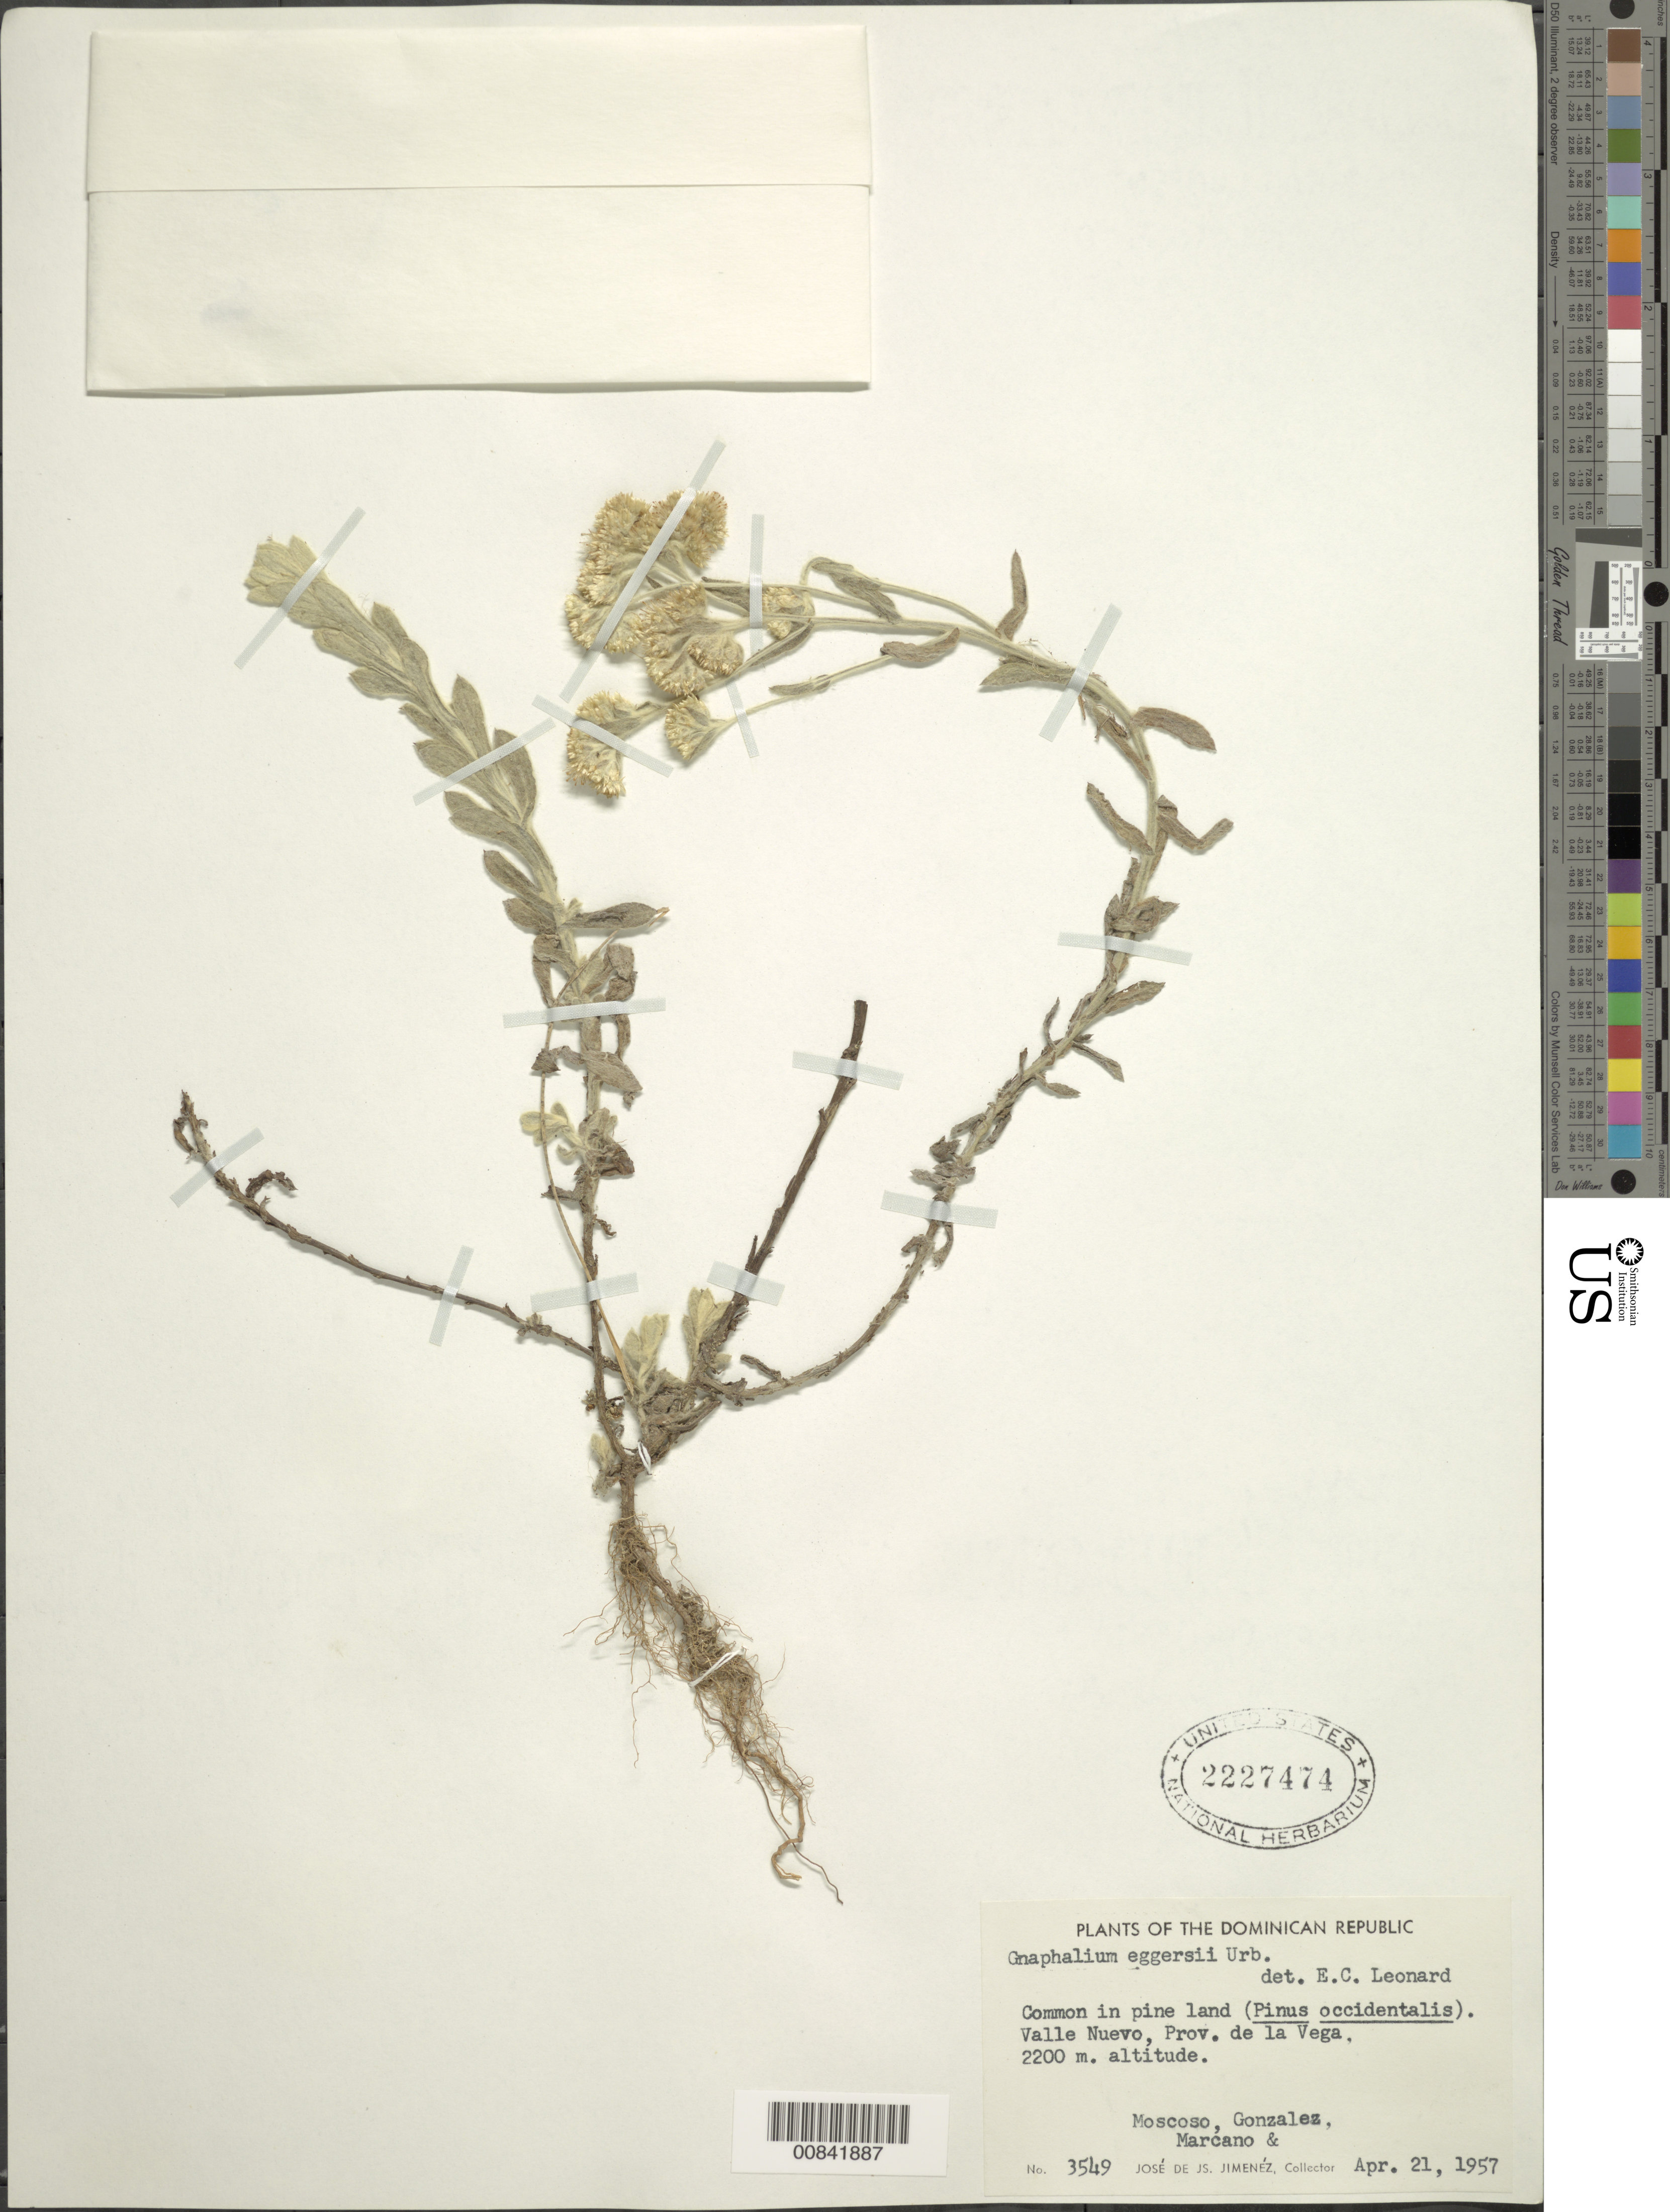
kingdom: Plantae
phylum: Tracheophyta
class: Magnoliopsida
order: Asterales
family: Asteraceae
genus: Pseudognaphalium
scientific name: Pseudognaphalium eggersii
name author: (Urb.) Anderb.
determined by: Nesom, Guy L.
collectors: J. J. Jiménez Almonte, R. Moscoso, C. Gonzalez & E. J. Marcano F.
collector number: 3549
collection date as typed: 21 Apr 1957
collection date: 1957-04-21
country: Dominican Republic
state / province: La Vega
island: Hispaniola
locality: Valle Nuevo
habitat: Pine land (Pinus occidentalis)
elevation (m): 2200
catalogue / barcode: US 2227474